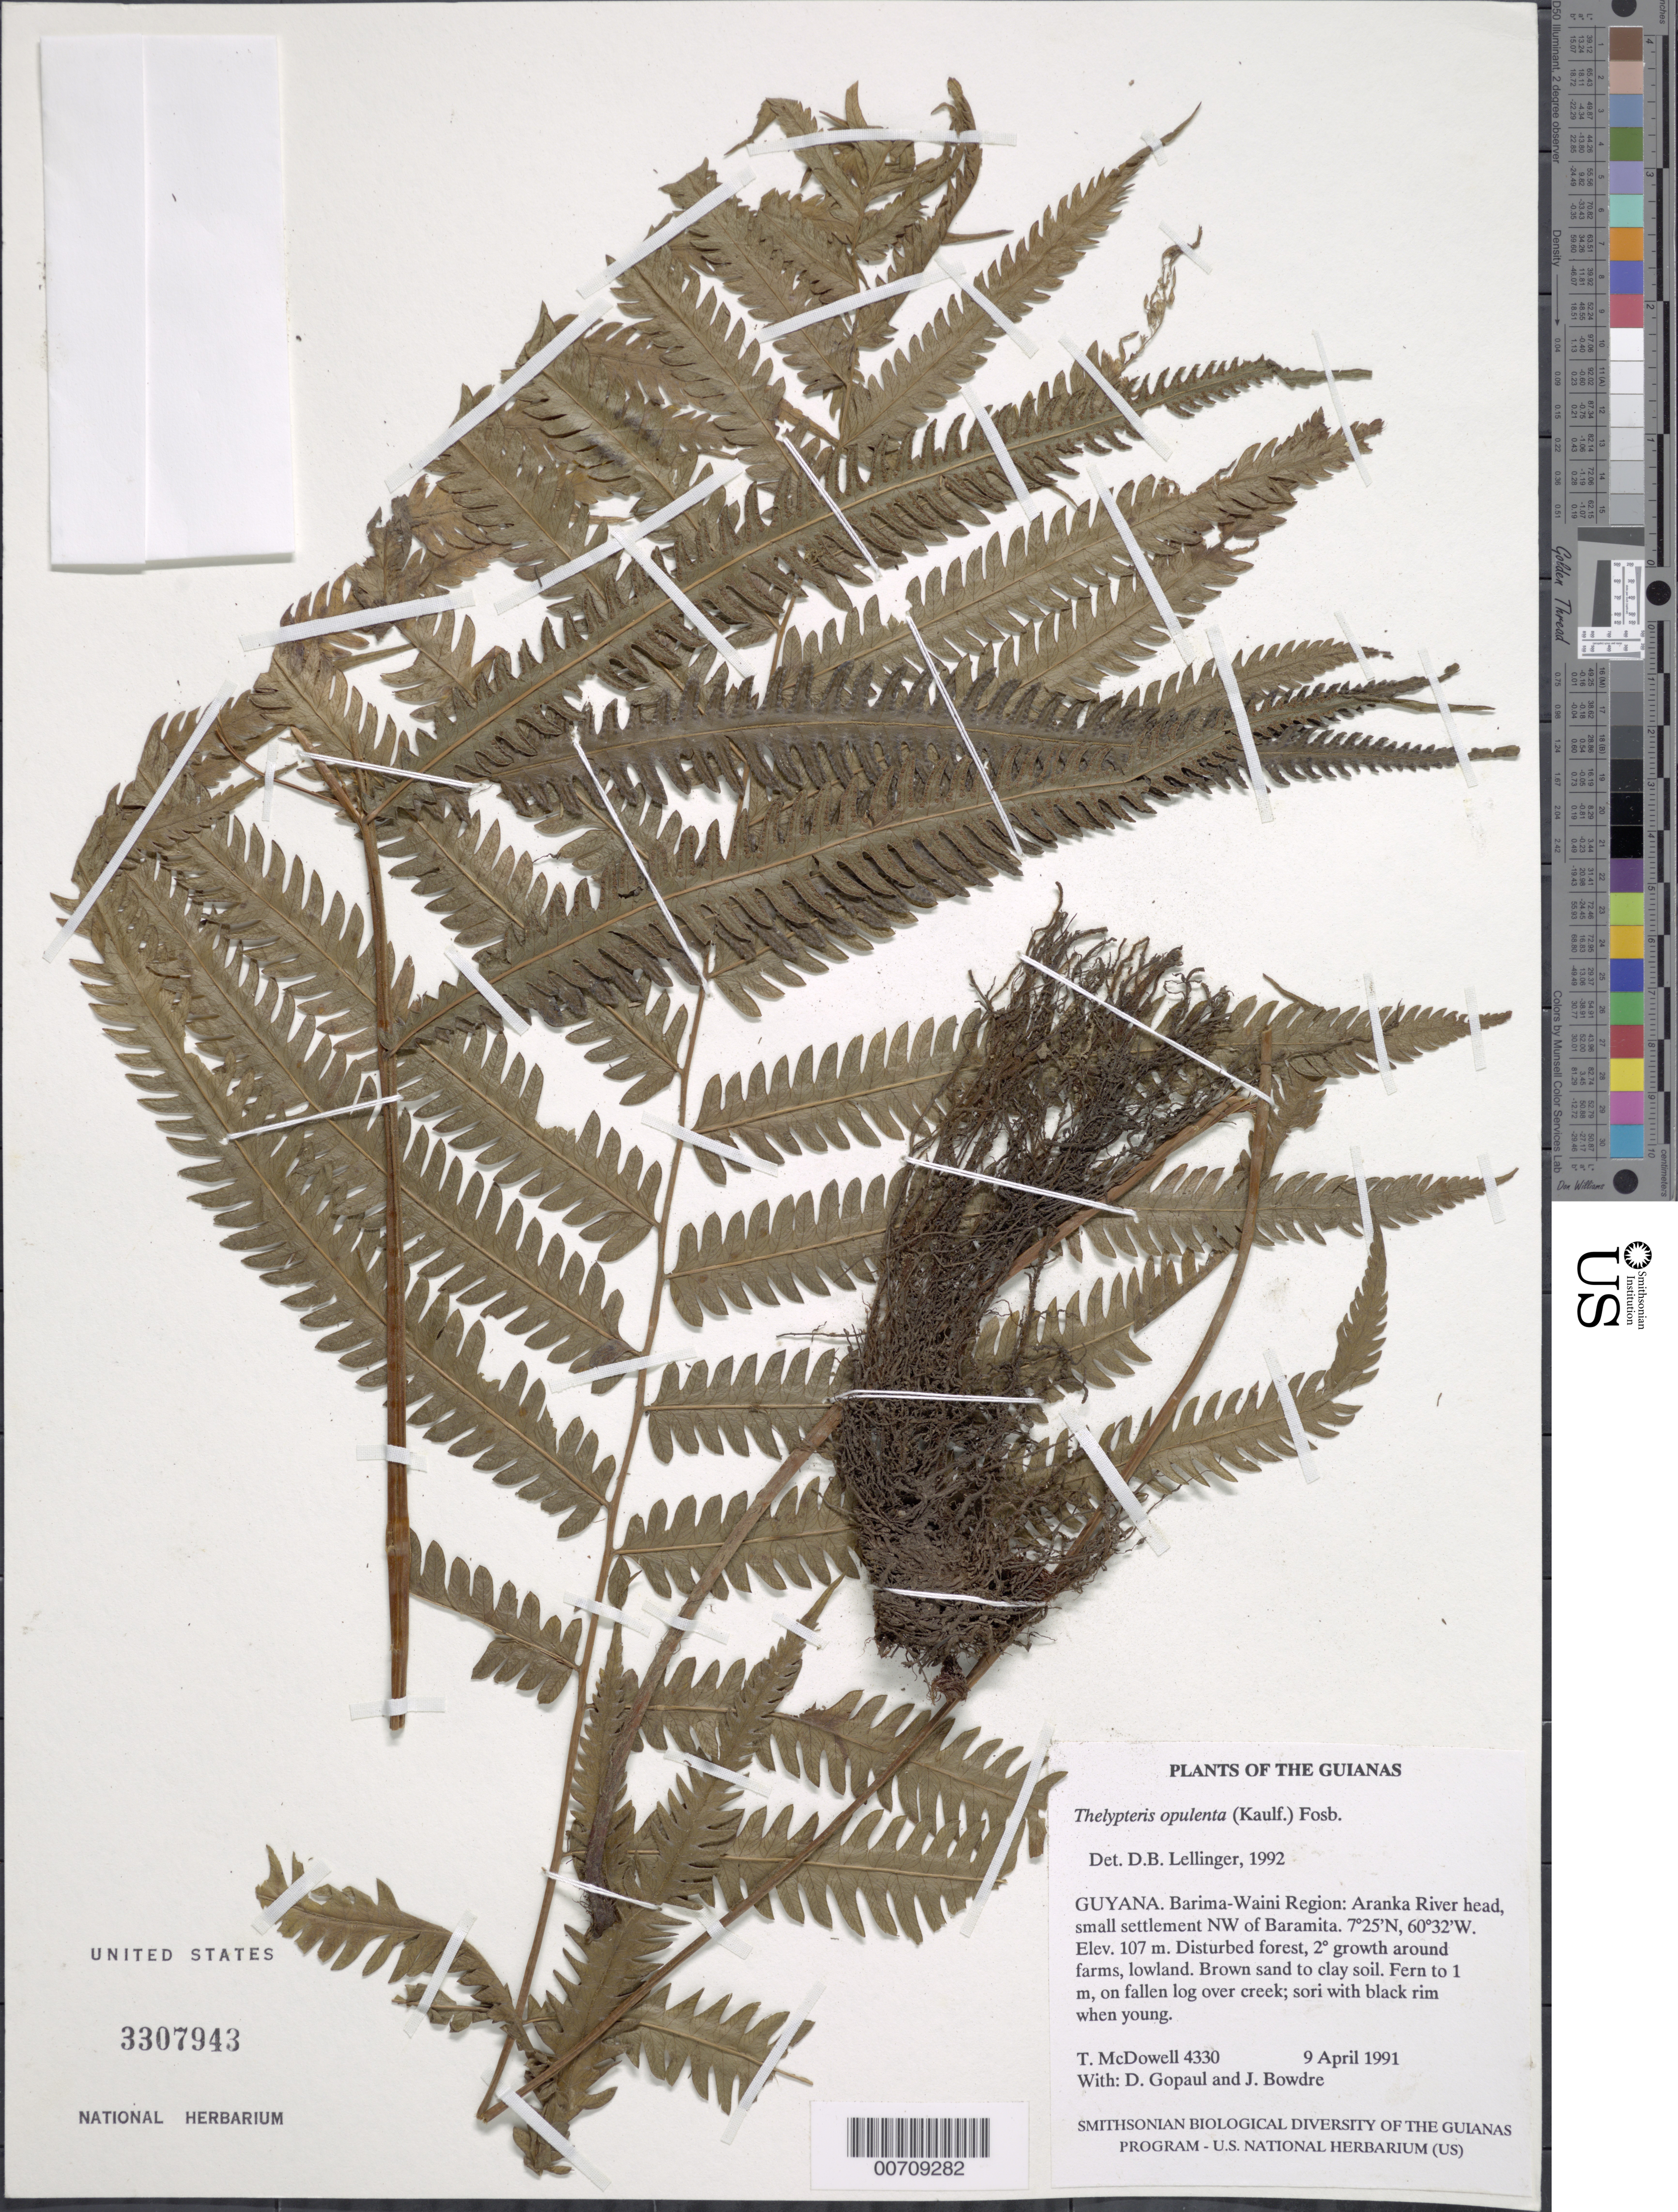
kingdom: Plantae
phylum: Tracheophyta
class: Polypodiopsida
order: Polypodiales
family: Thelypteridaceae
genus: Amphineuron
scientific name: Amphineuron opulentum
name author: (Kaulf.) Holttum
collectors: T. McDowell, D. Gopaul & J. Bowdre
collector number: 4330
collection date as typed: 9 April 1991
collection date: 1991-04-09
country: Guyana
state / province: Barima-Waini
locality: Aranka River head, small settlement NW of Baramita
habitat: Disturbed forest, secondary growth around farms, lowland. Brown sand to clay soil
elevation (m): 107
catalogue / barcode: US 3307943